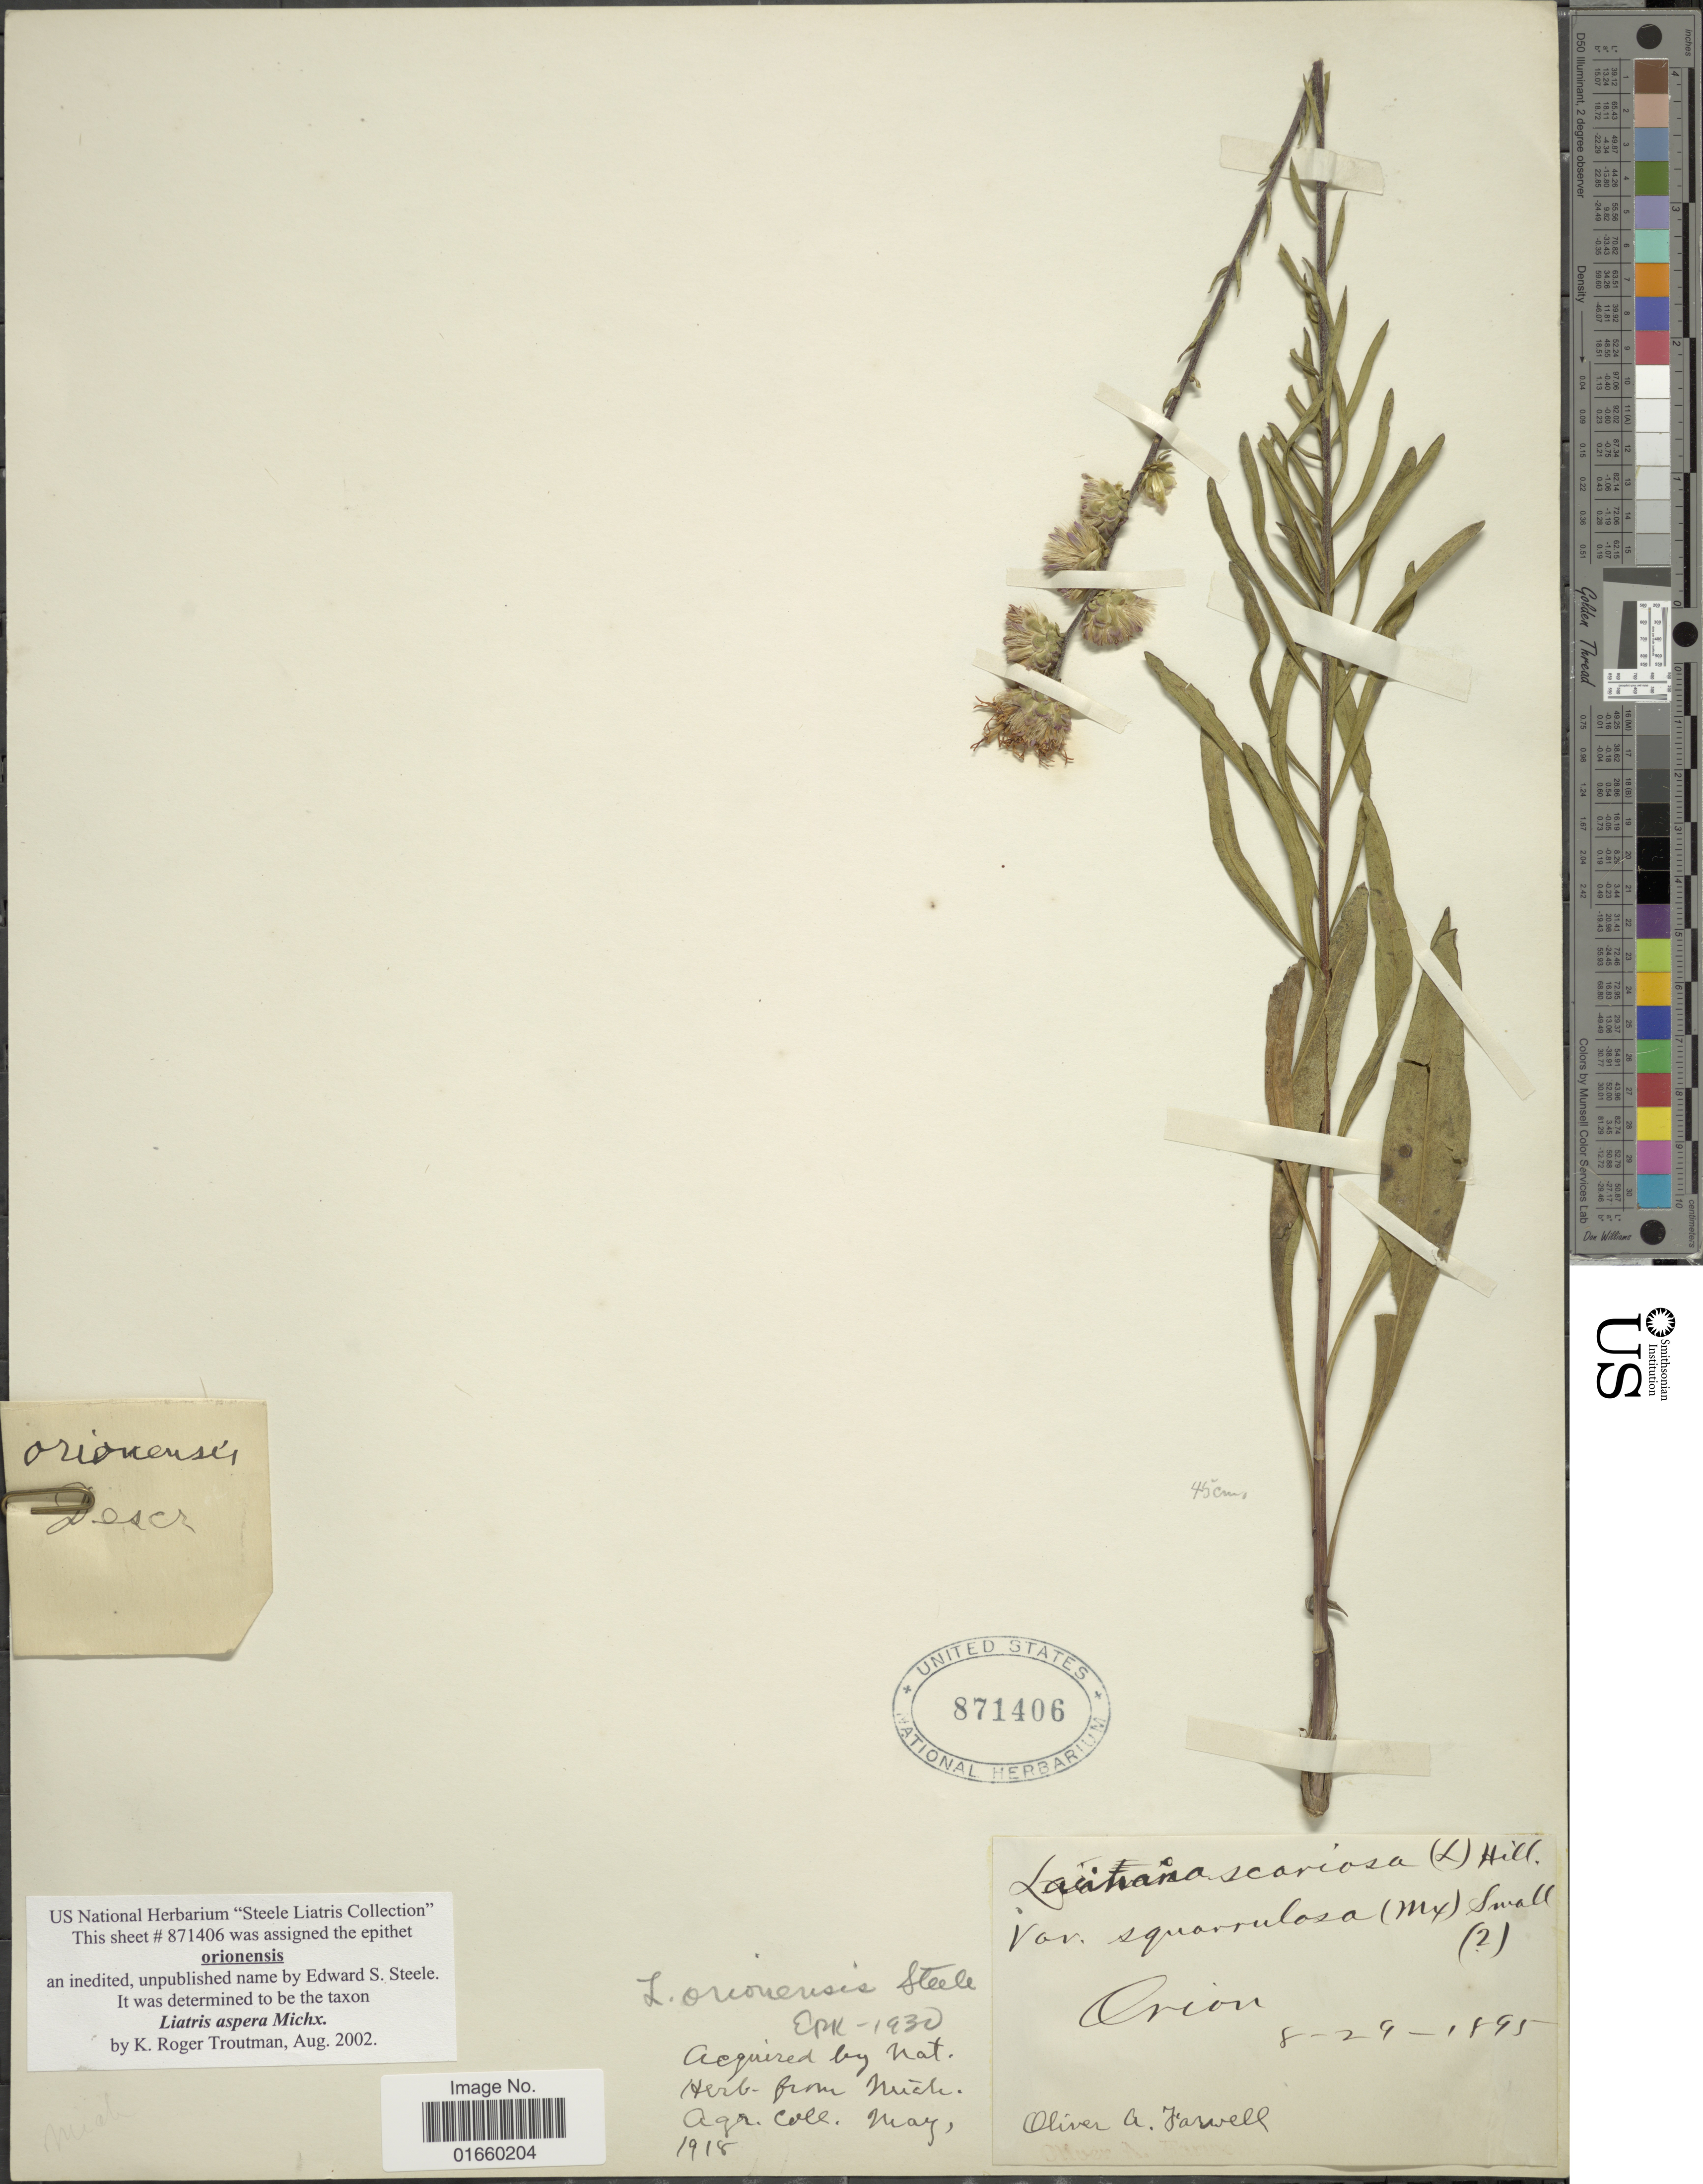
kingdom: Plantae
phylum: Tracheophyta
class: Magnoliopsida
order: Asterales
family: Asteraceae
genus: Liatris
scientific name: Liatris aspera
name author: Michx.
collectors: O. Farwell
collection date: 1895-08-29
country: United States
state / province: Michigan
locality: Orion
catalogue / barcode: US 871406